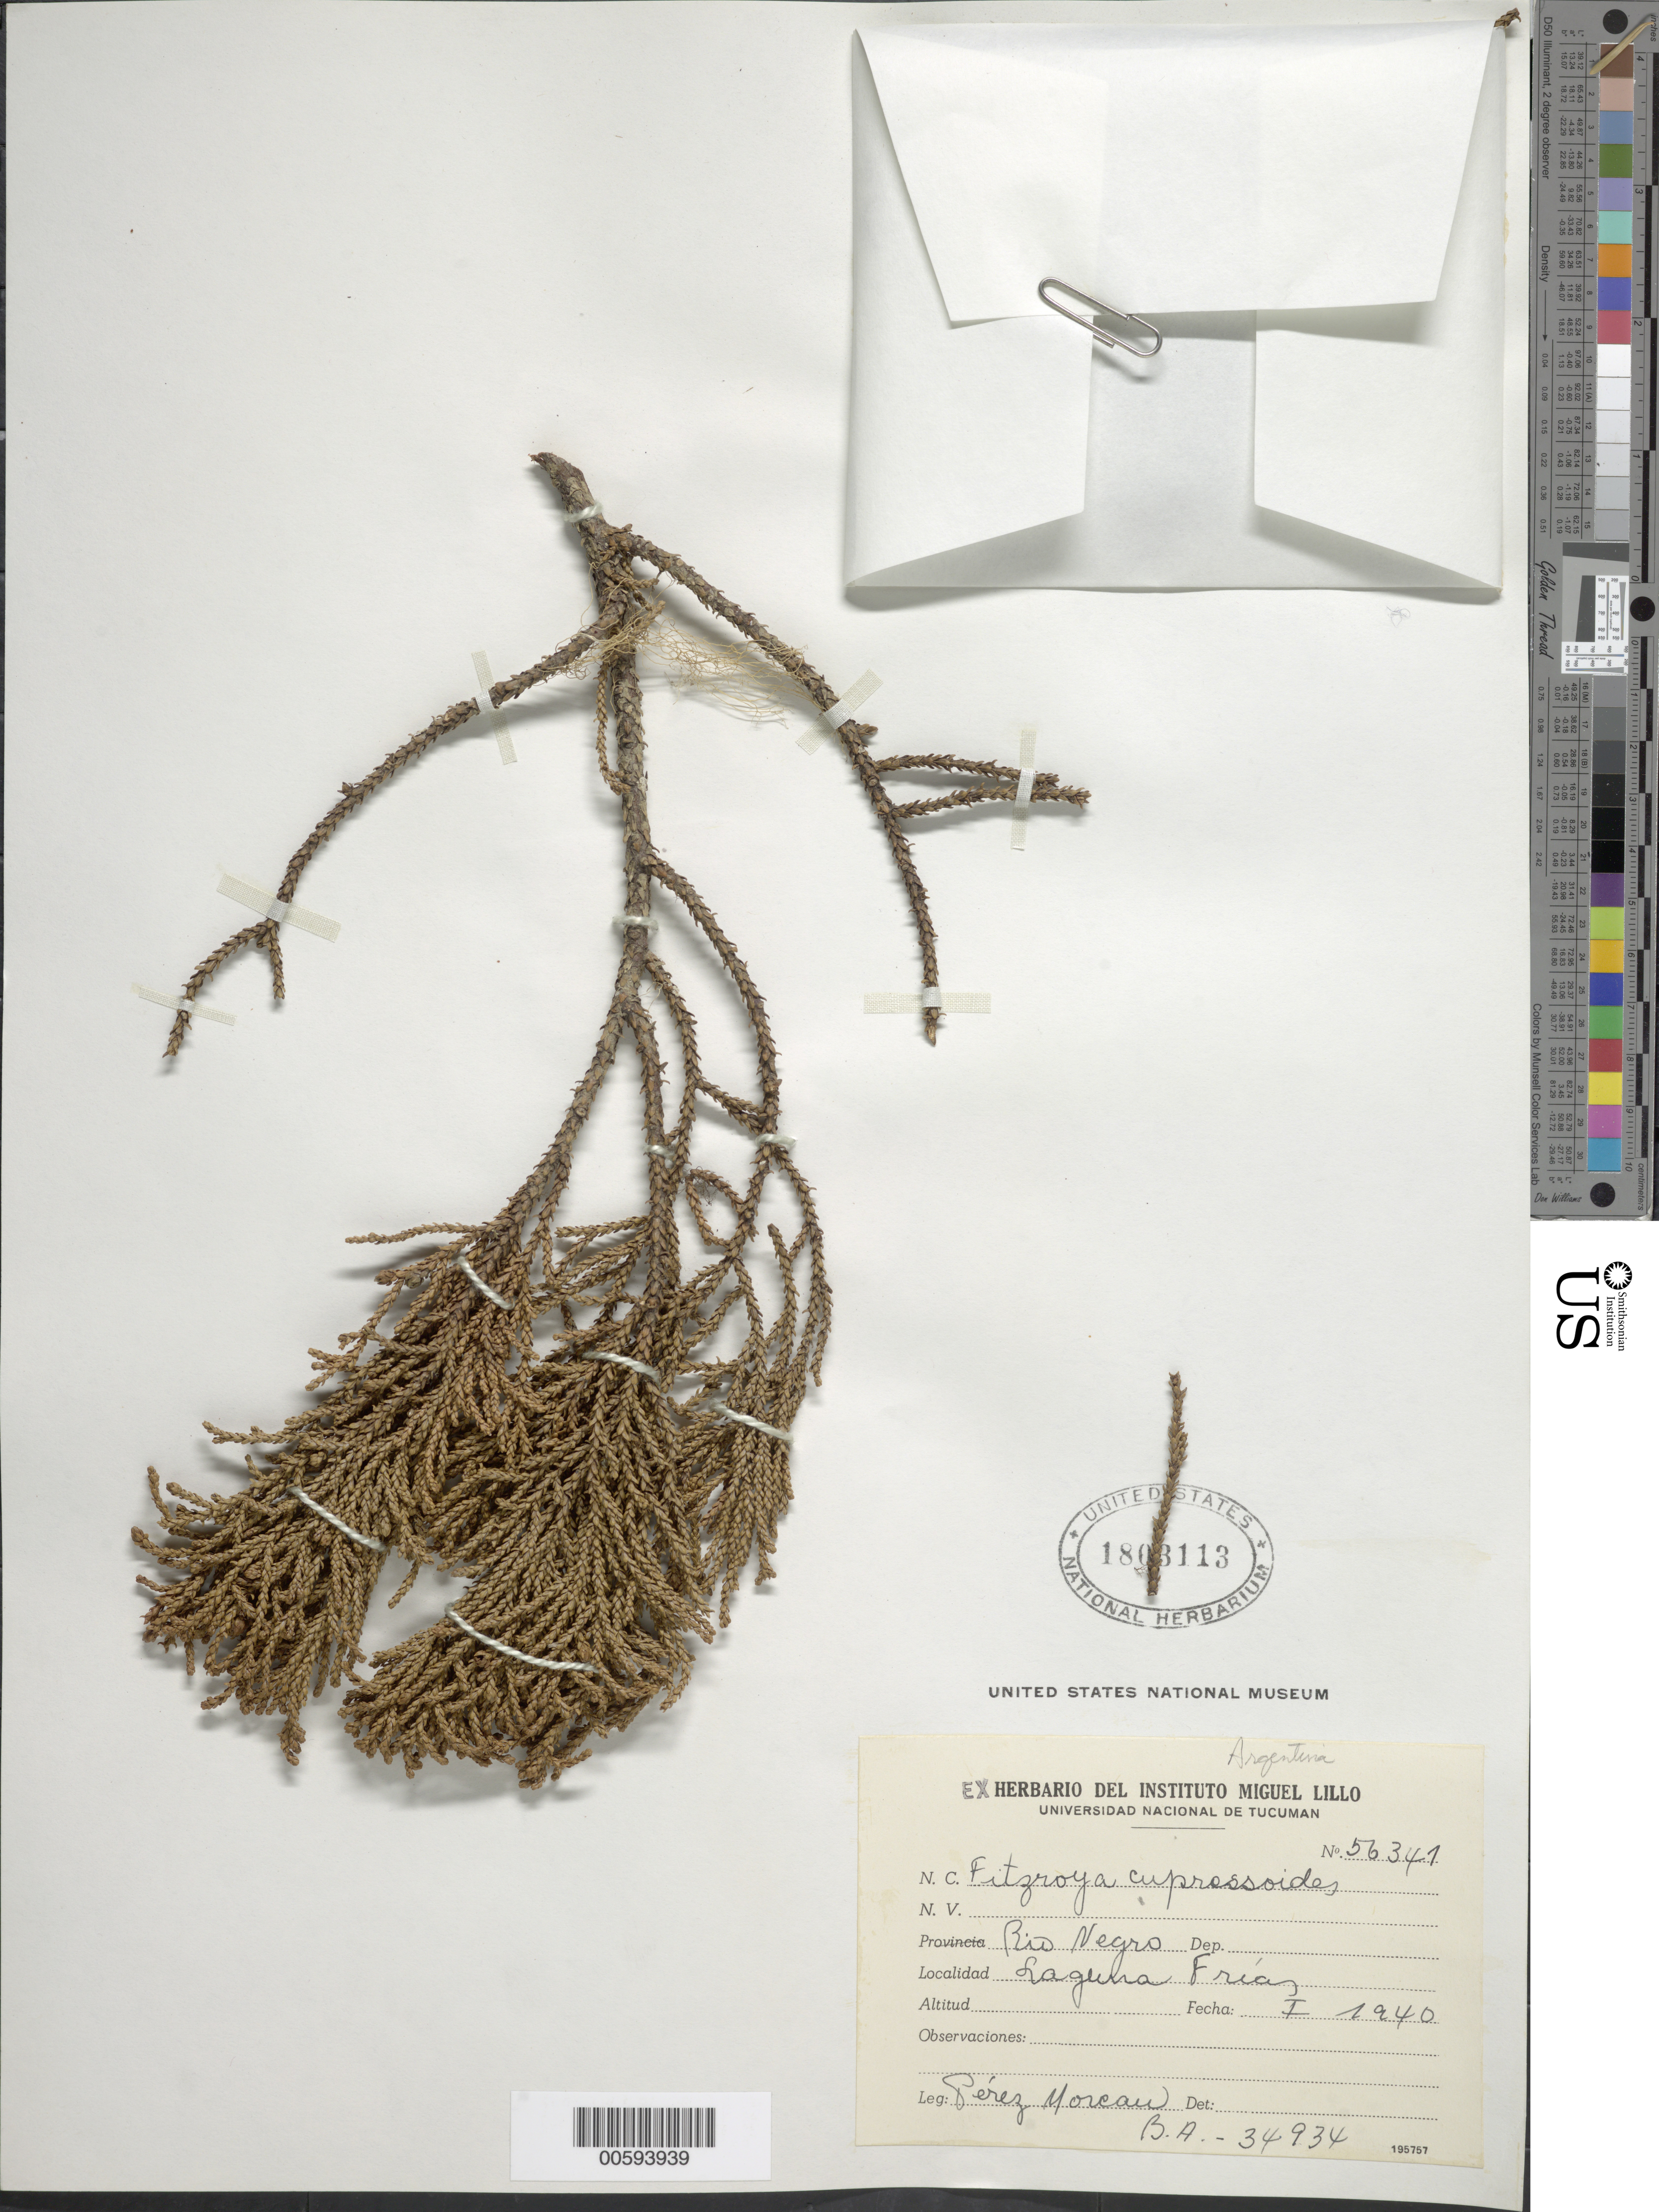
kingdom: Plantae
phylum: Tracheophyta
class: Pinopsida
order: Pinales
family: Cupressaceae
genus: Fitzroya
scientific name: Fitzroya cupressoides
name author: (Molina) I.M. Johnst.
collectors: P. Morcau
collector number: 56341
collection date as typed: Jan 1940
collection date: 1940-01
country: Argentina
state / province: Tucumán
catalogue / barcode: US 1803113